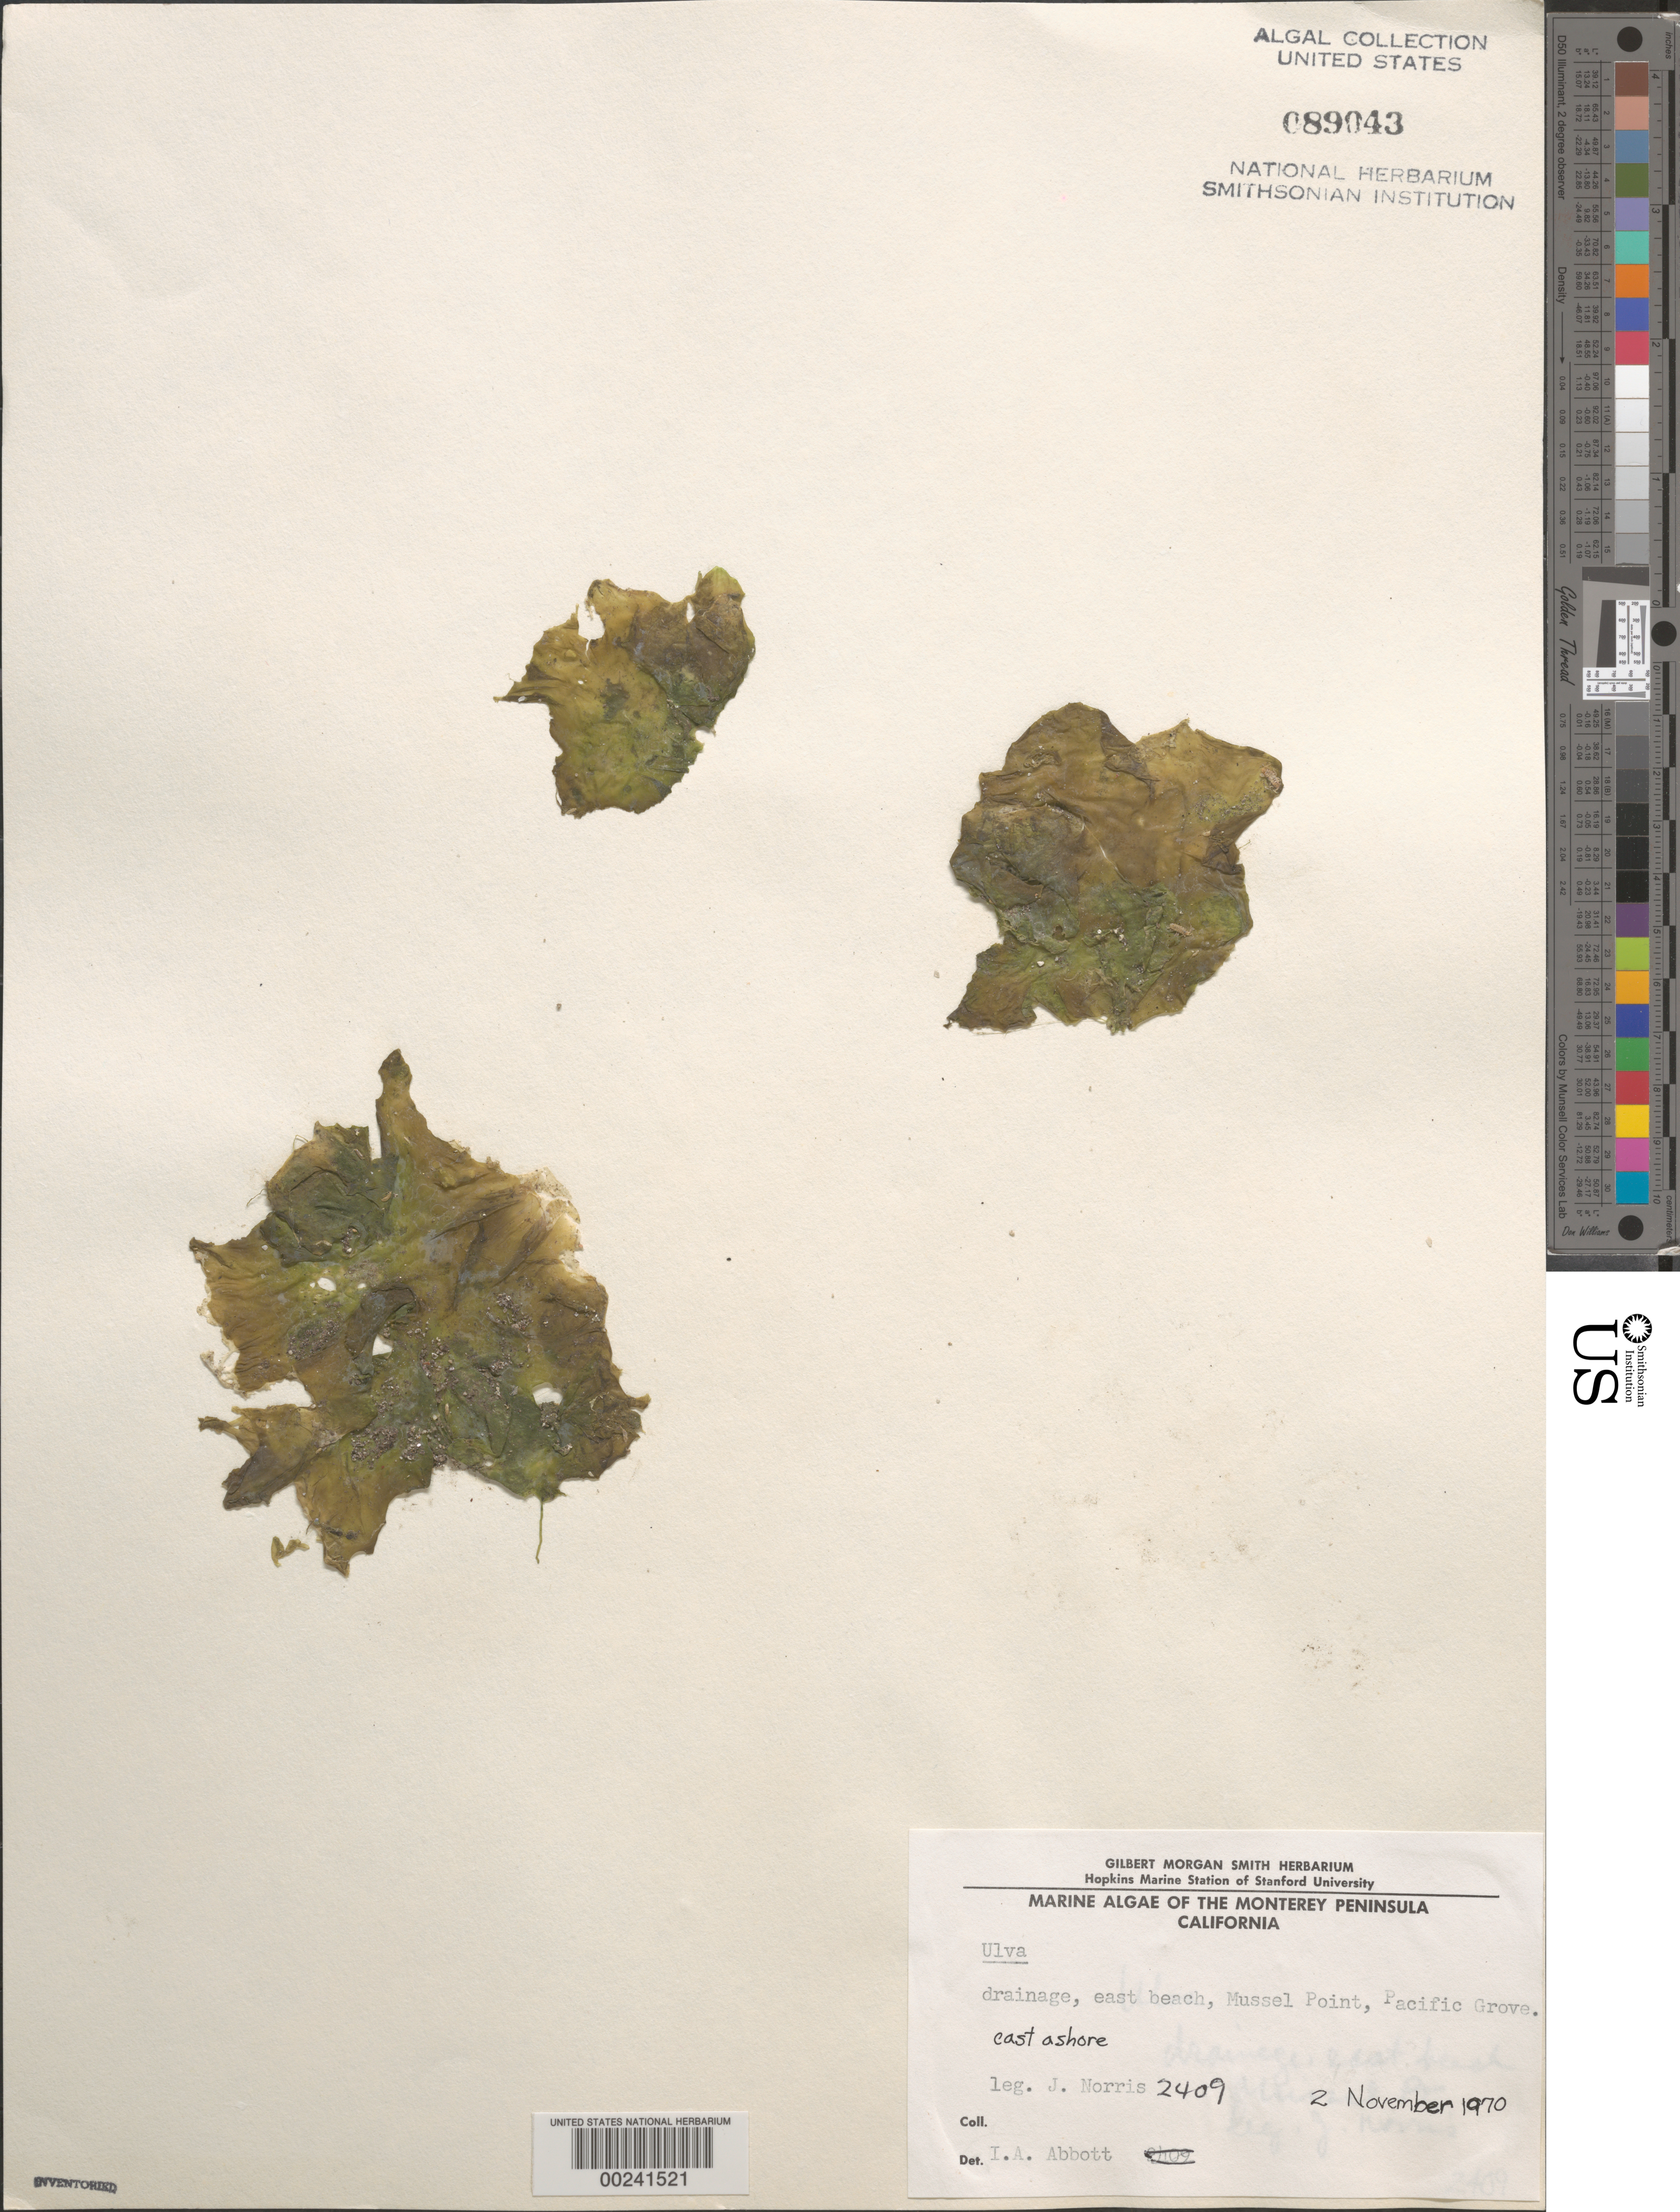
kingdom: Plantae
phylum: Chlorophyta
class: Ulvophyceae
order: Ulvales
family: Ulvaceae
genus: Ulva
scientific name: Ulva sp.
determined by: Abbott, Isabella A.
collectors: J. N. Norris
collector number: JN-2409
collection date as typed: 02 Nov 1970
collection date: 1970-11-02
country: United States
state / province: California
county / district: Monterey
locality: Mussel Point, Pacific Grove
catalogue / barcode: US 89043